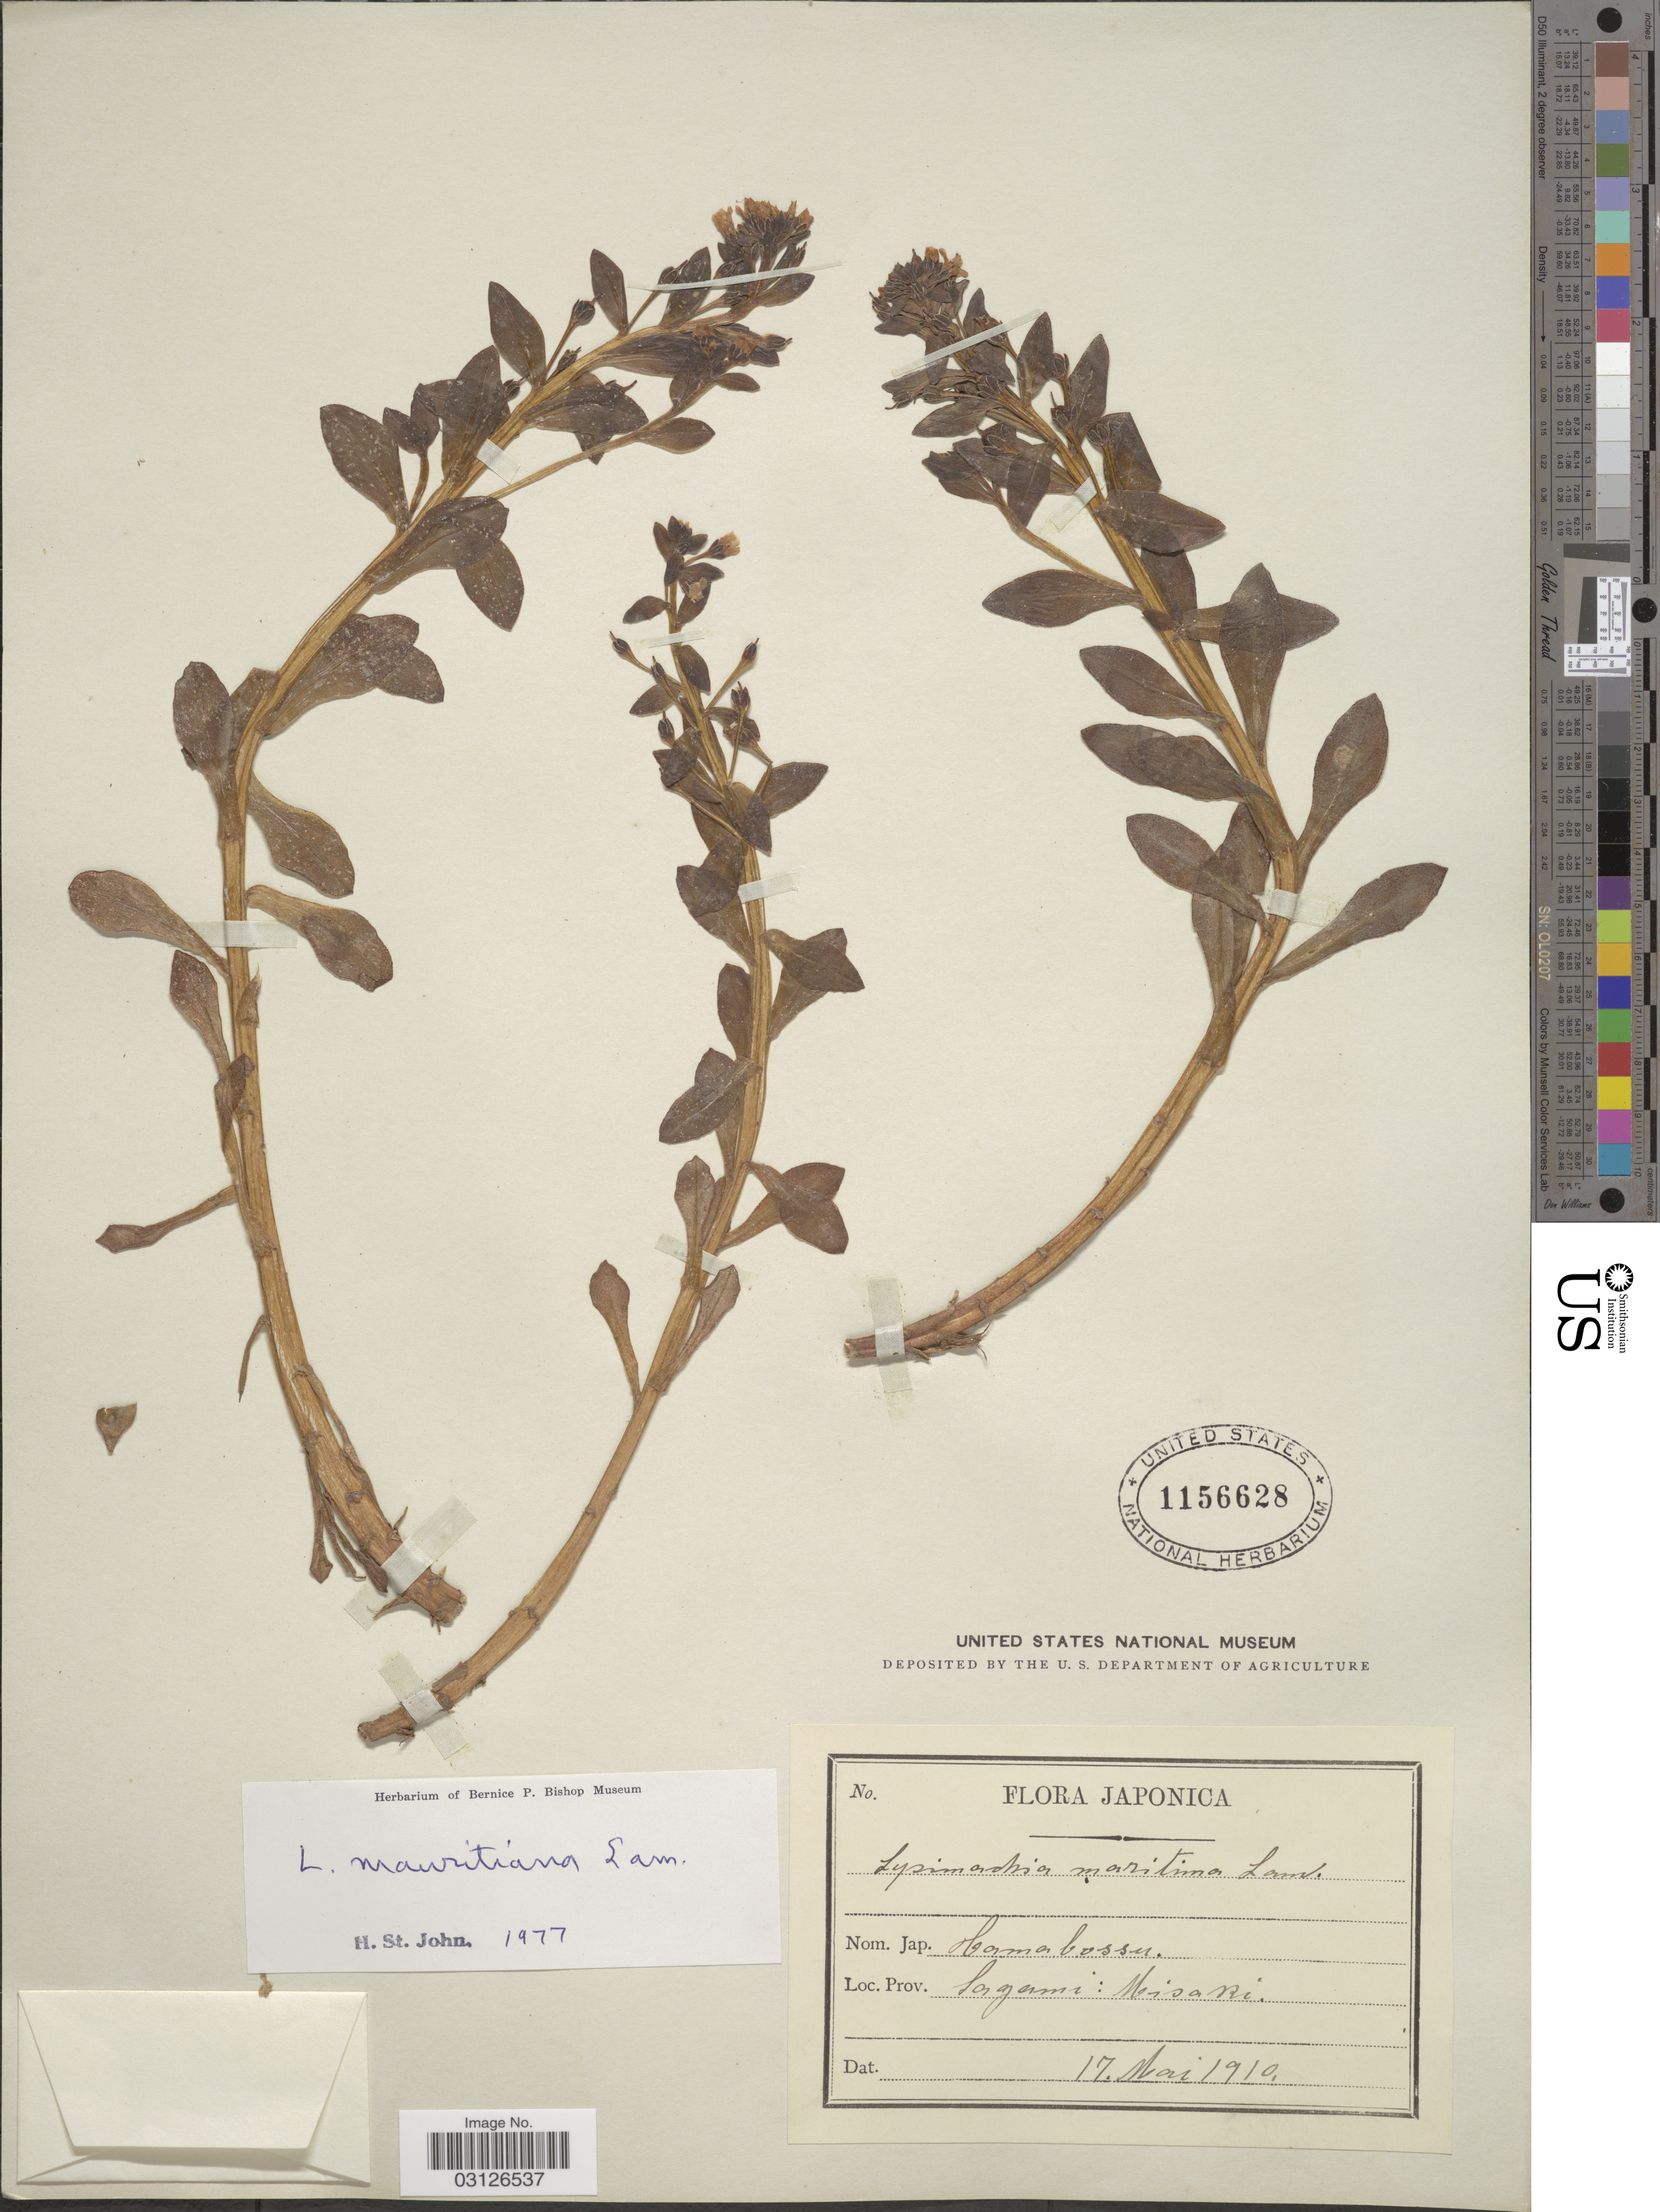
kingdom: Plantae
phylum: Tracheophyta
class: Magnoliopsida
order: Ericales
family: Primulaceae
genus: Lysimachia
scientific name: Lysimachia mauritiana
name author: Lam.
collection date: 1910-05-17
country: Japan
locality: Sagami: Misaki.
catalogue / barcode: US 1156628